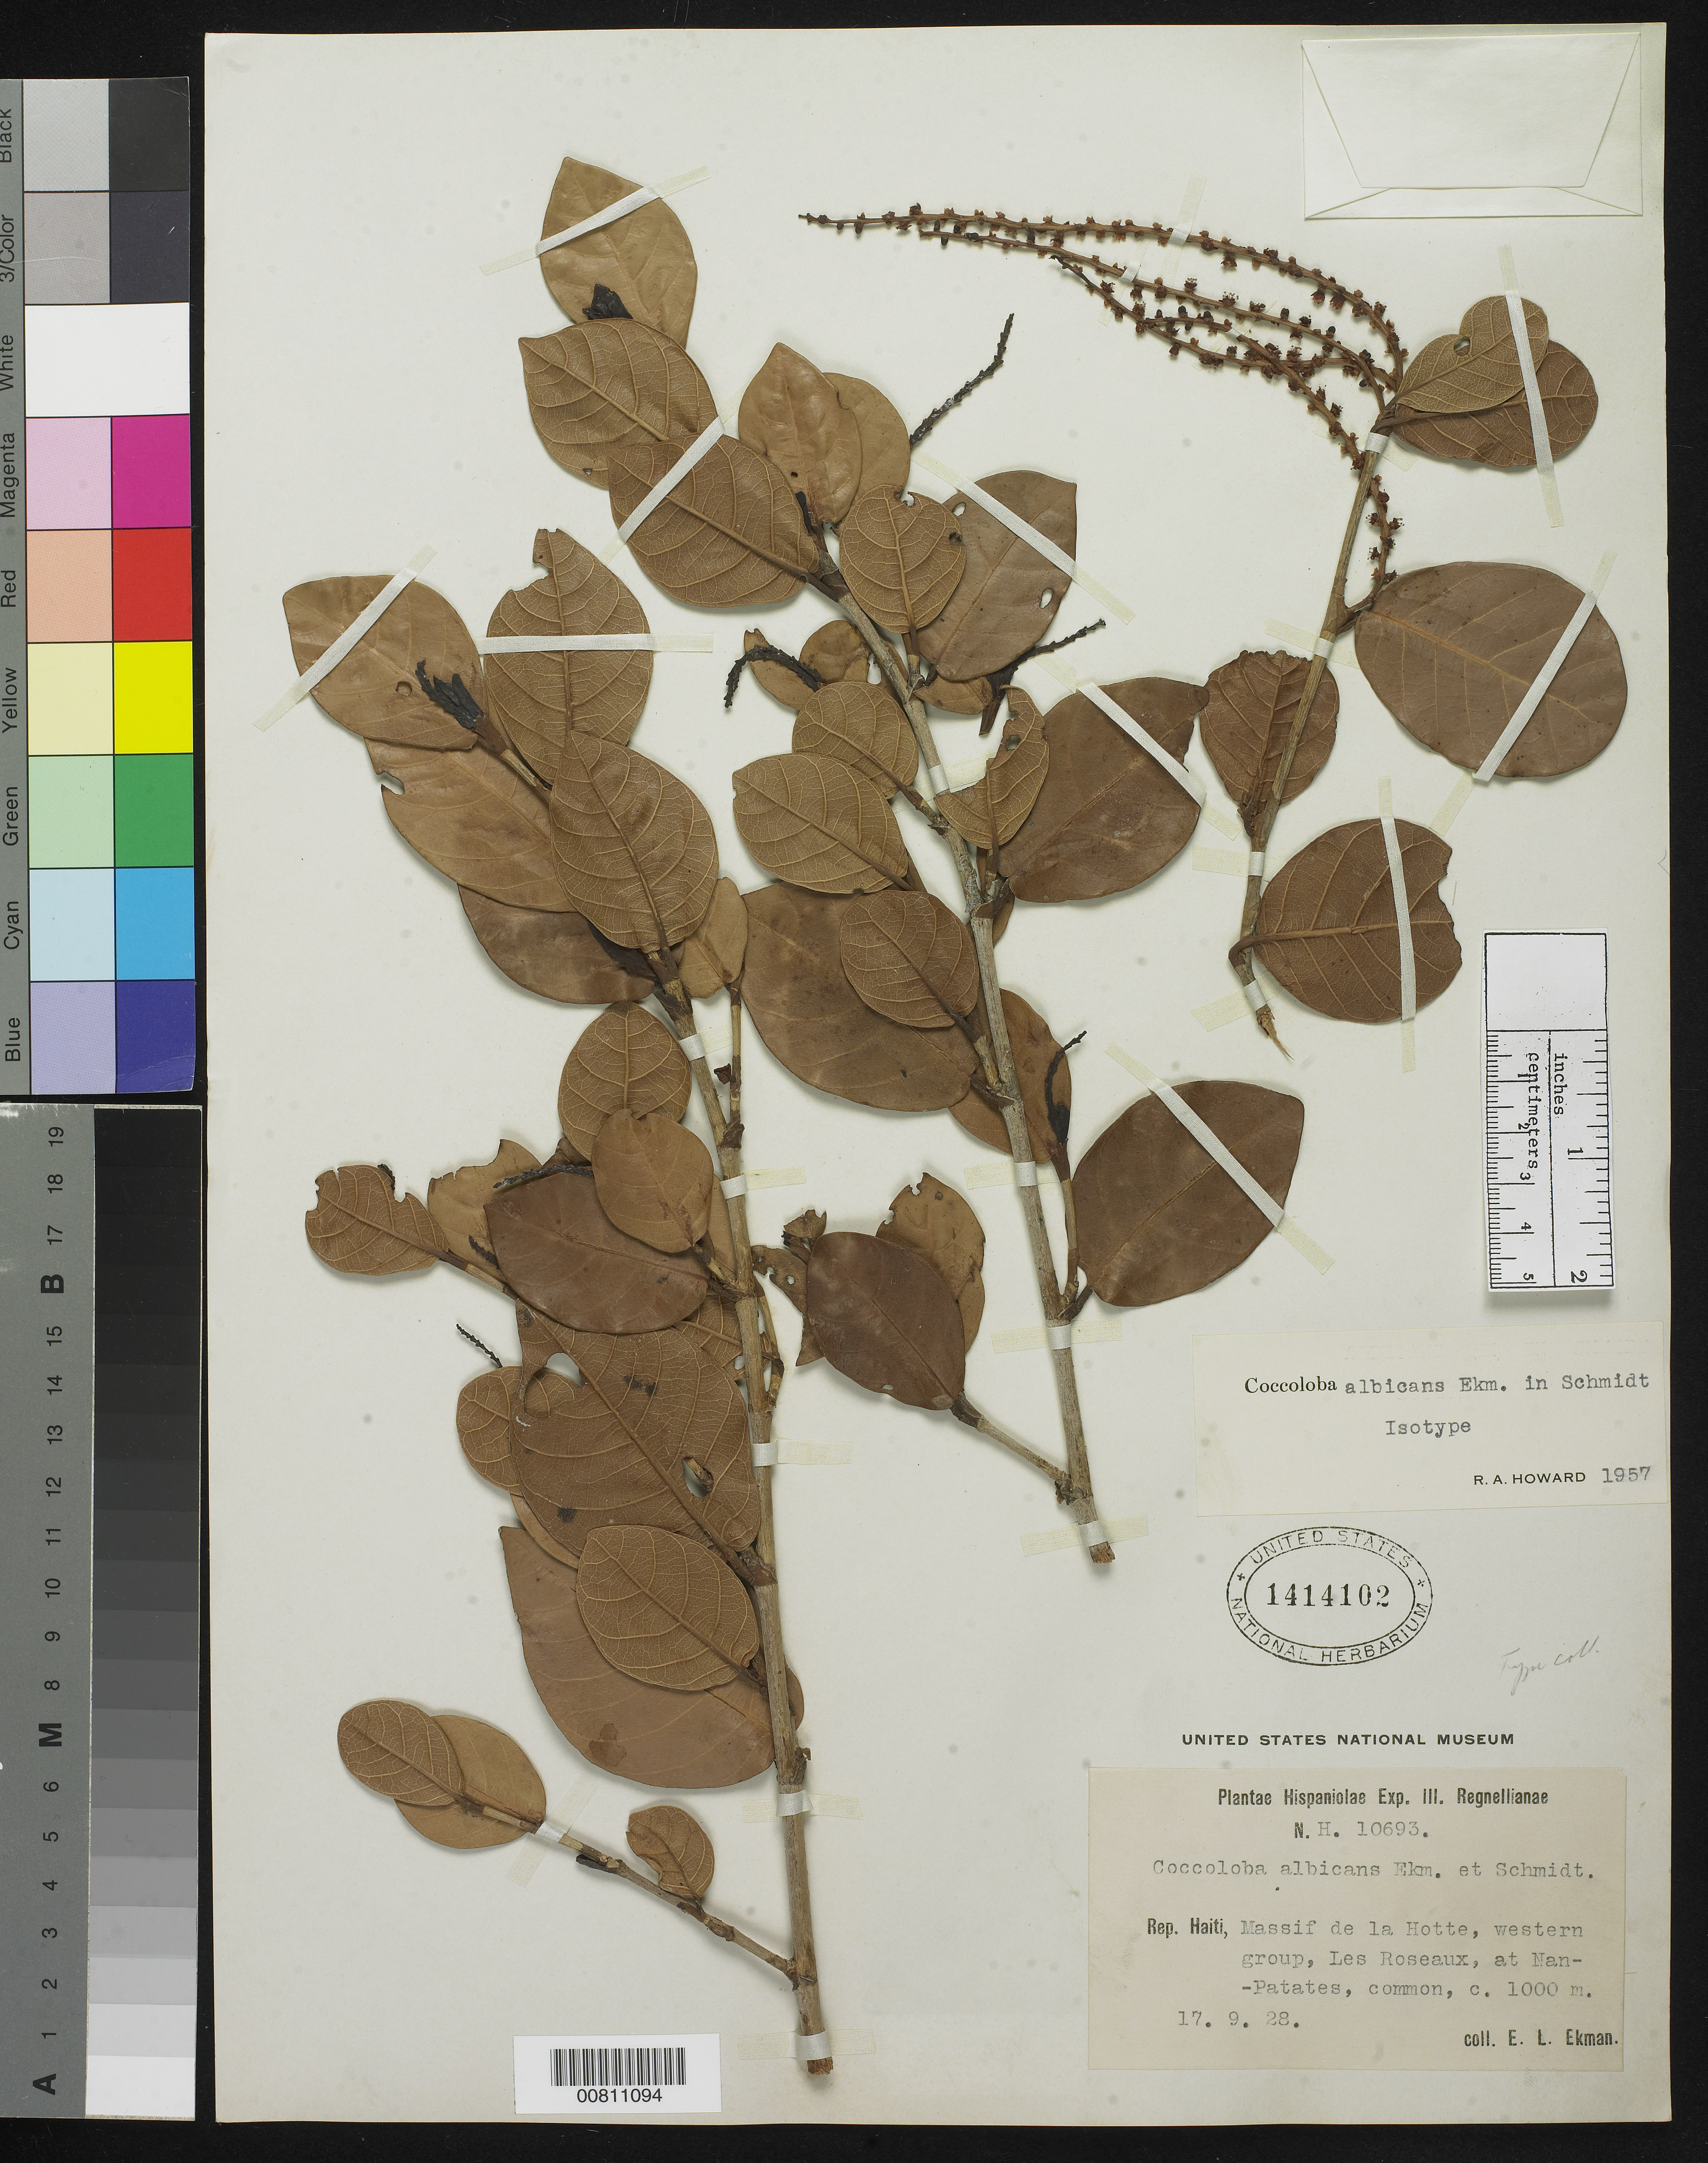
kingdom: Plantae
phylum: Tracheophyta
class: Magnoliopsida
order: Caryophyllales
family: Polygonaceae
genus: Coccoloba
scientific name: Coccoloba albicans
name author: Ekman in O.C. Schmidt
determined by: Howard, R. A.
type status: Isotype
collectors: E. L. Ekman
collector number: H 10693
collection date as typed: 17 Sep 1928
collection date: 1928-09-17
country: Haiti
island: Hispaniola Island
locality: Massif de la Hotte, western group, Les Roseaux, at Nan-Patates.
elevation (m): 1000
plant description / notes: Correct author citation may be "Ekman ex Schmidt" (not in Schmidt).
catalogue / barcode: US 1414102